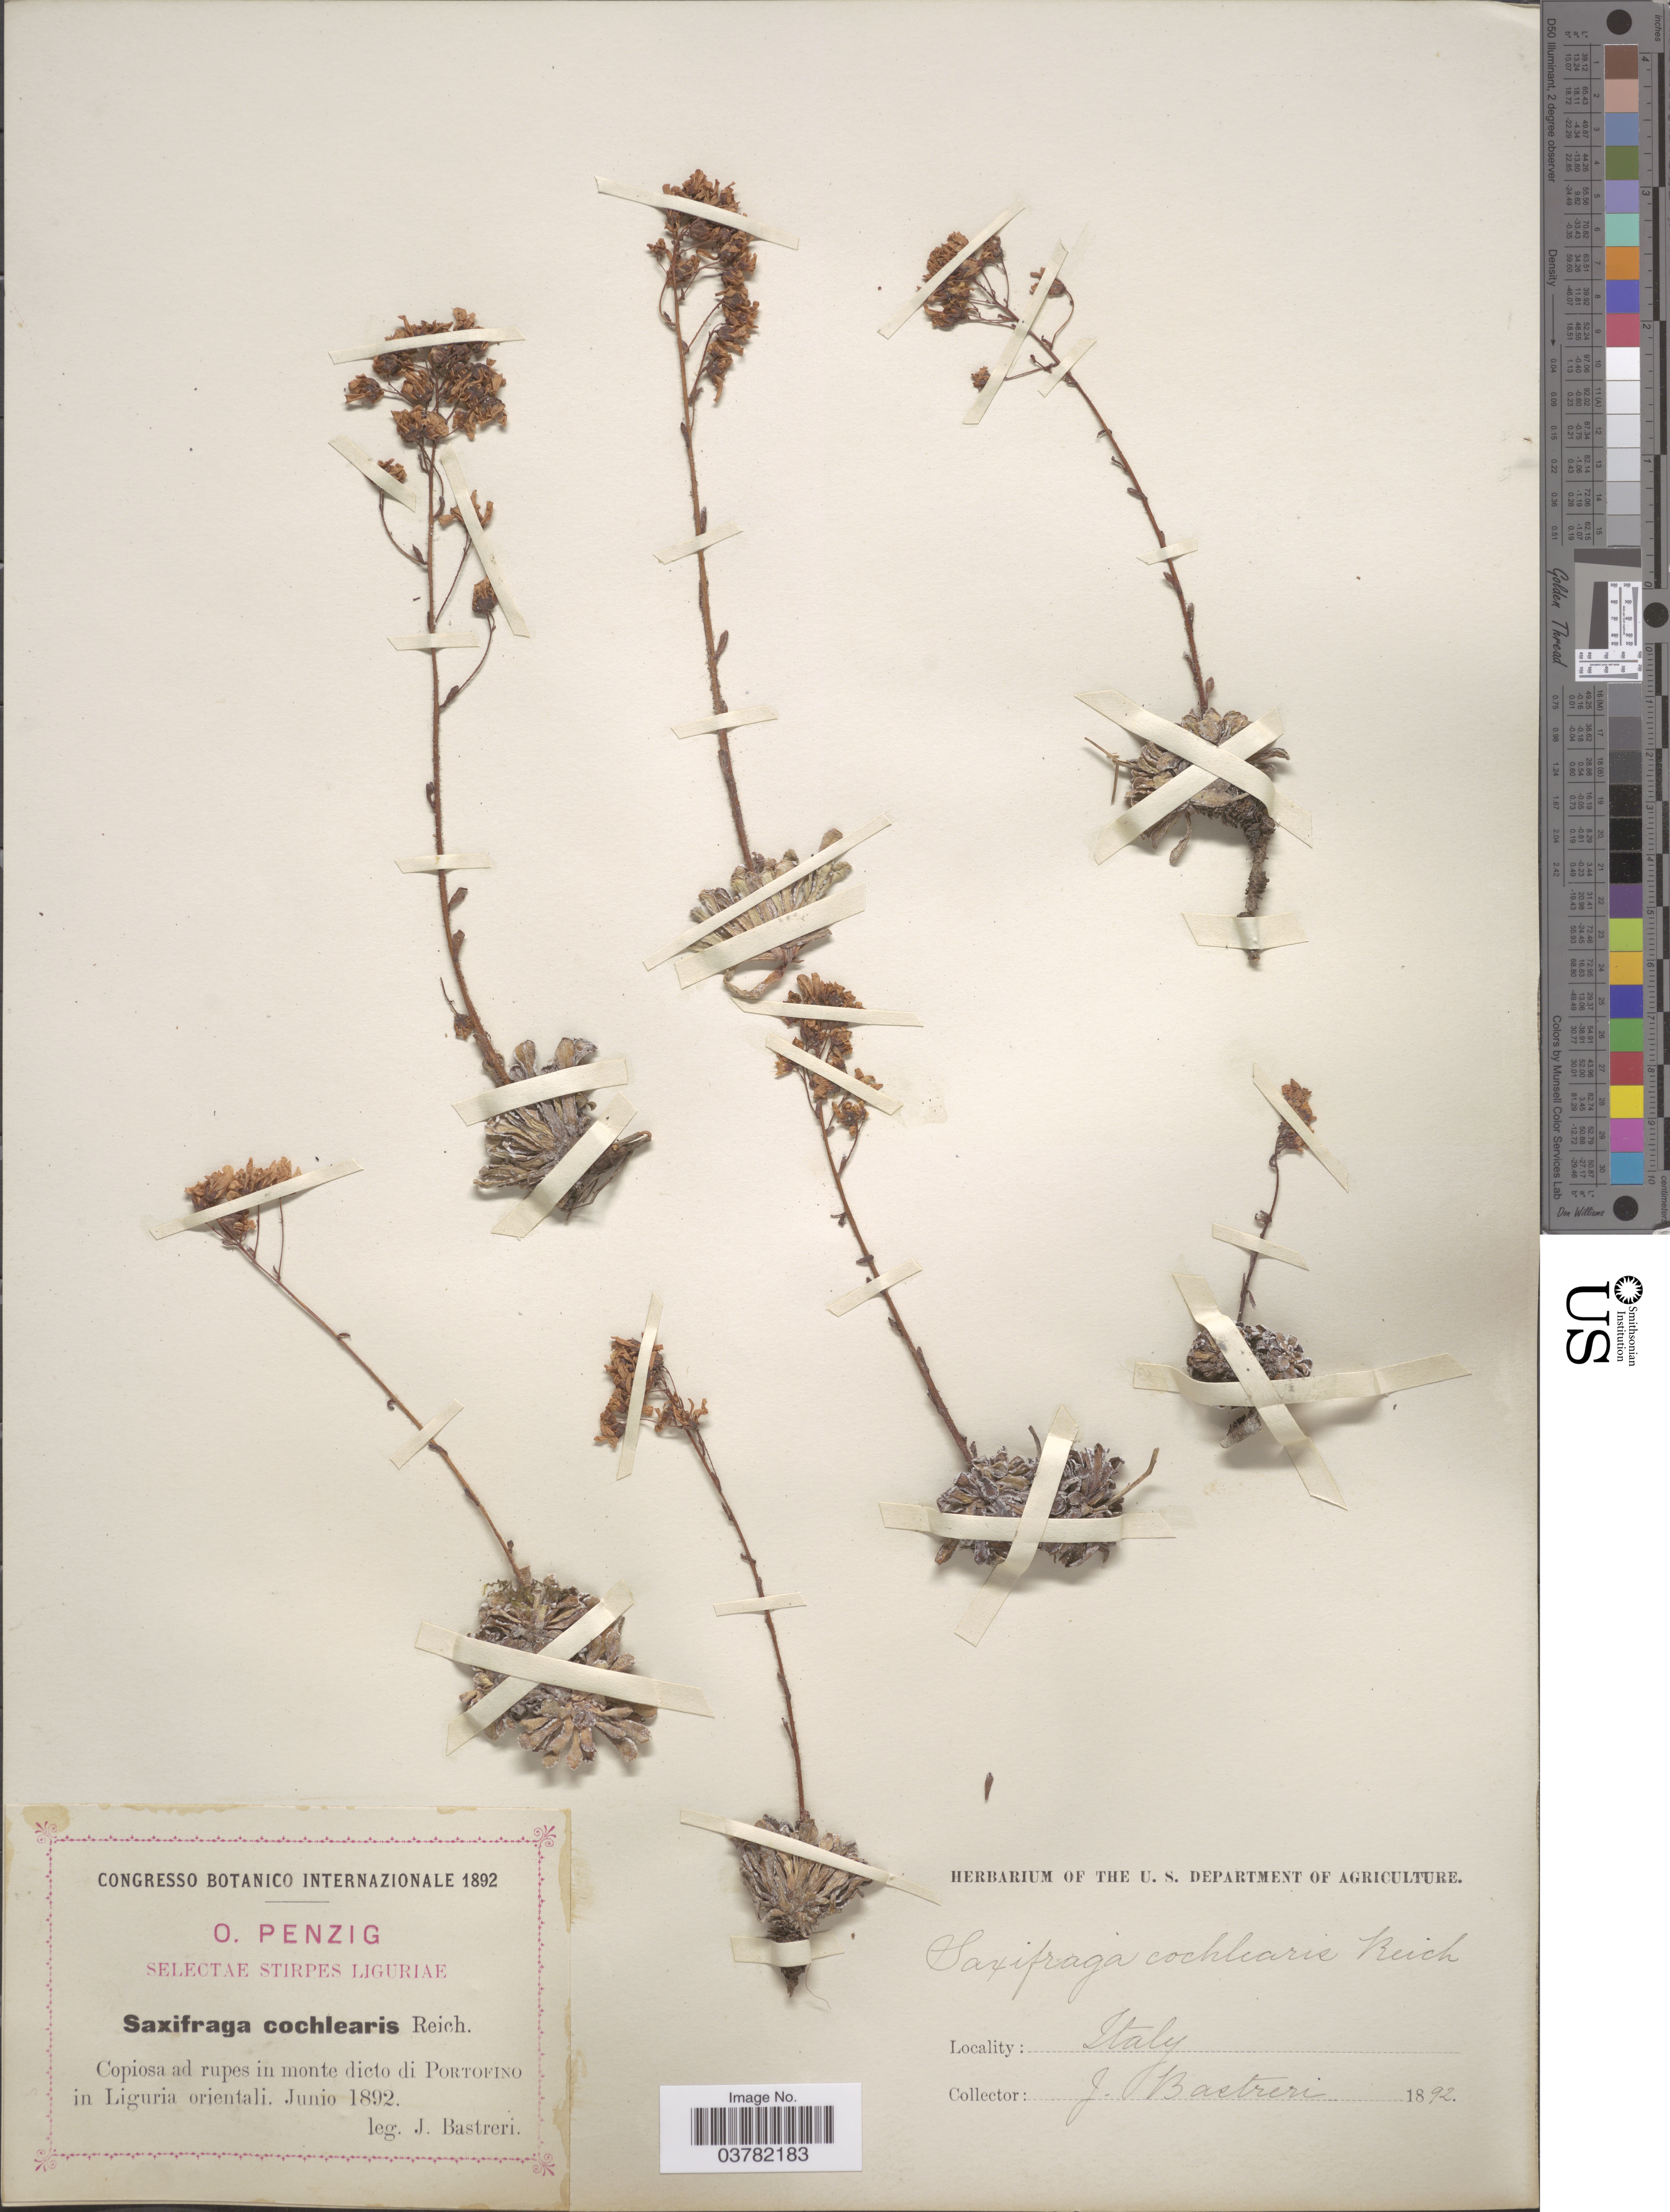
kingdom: Plantae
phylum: Tracheophyta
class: Magnoliopsida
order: Saxifragales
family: Saxifragaceae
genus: Saxifraga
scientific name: Saxifraga cochlearis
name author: Rchb.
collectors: J. Bastreri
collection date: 1892-06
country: Italy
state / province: Liguria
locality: Copiosa ad rupes in monte dicto di Portofino in Liguria orientali.